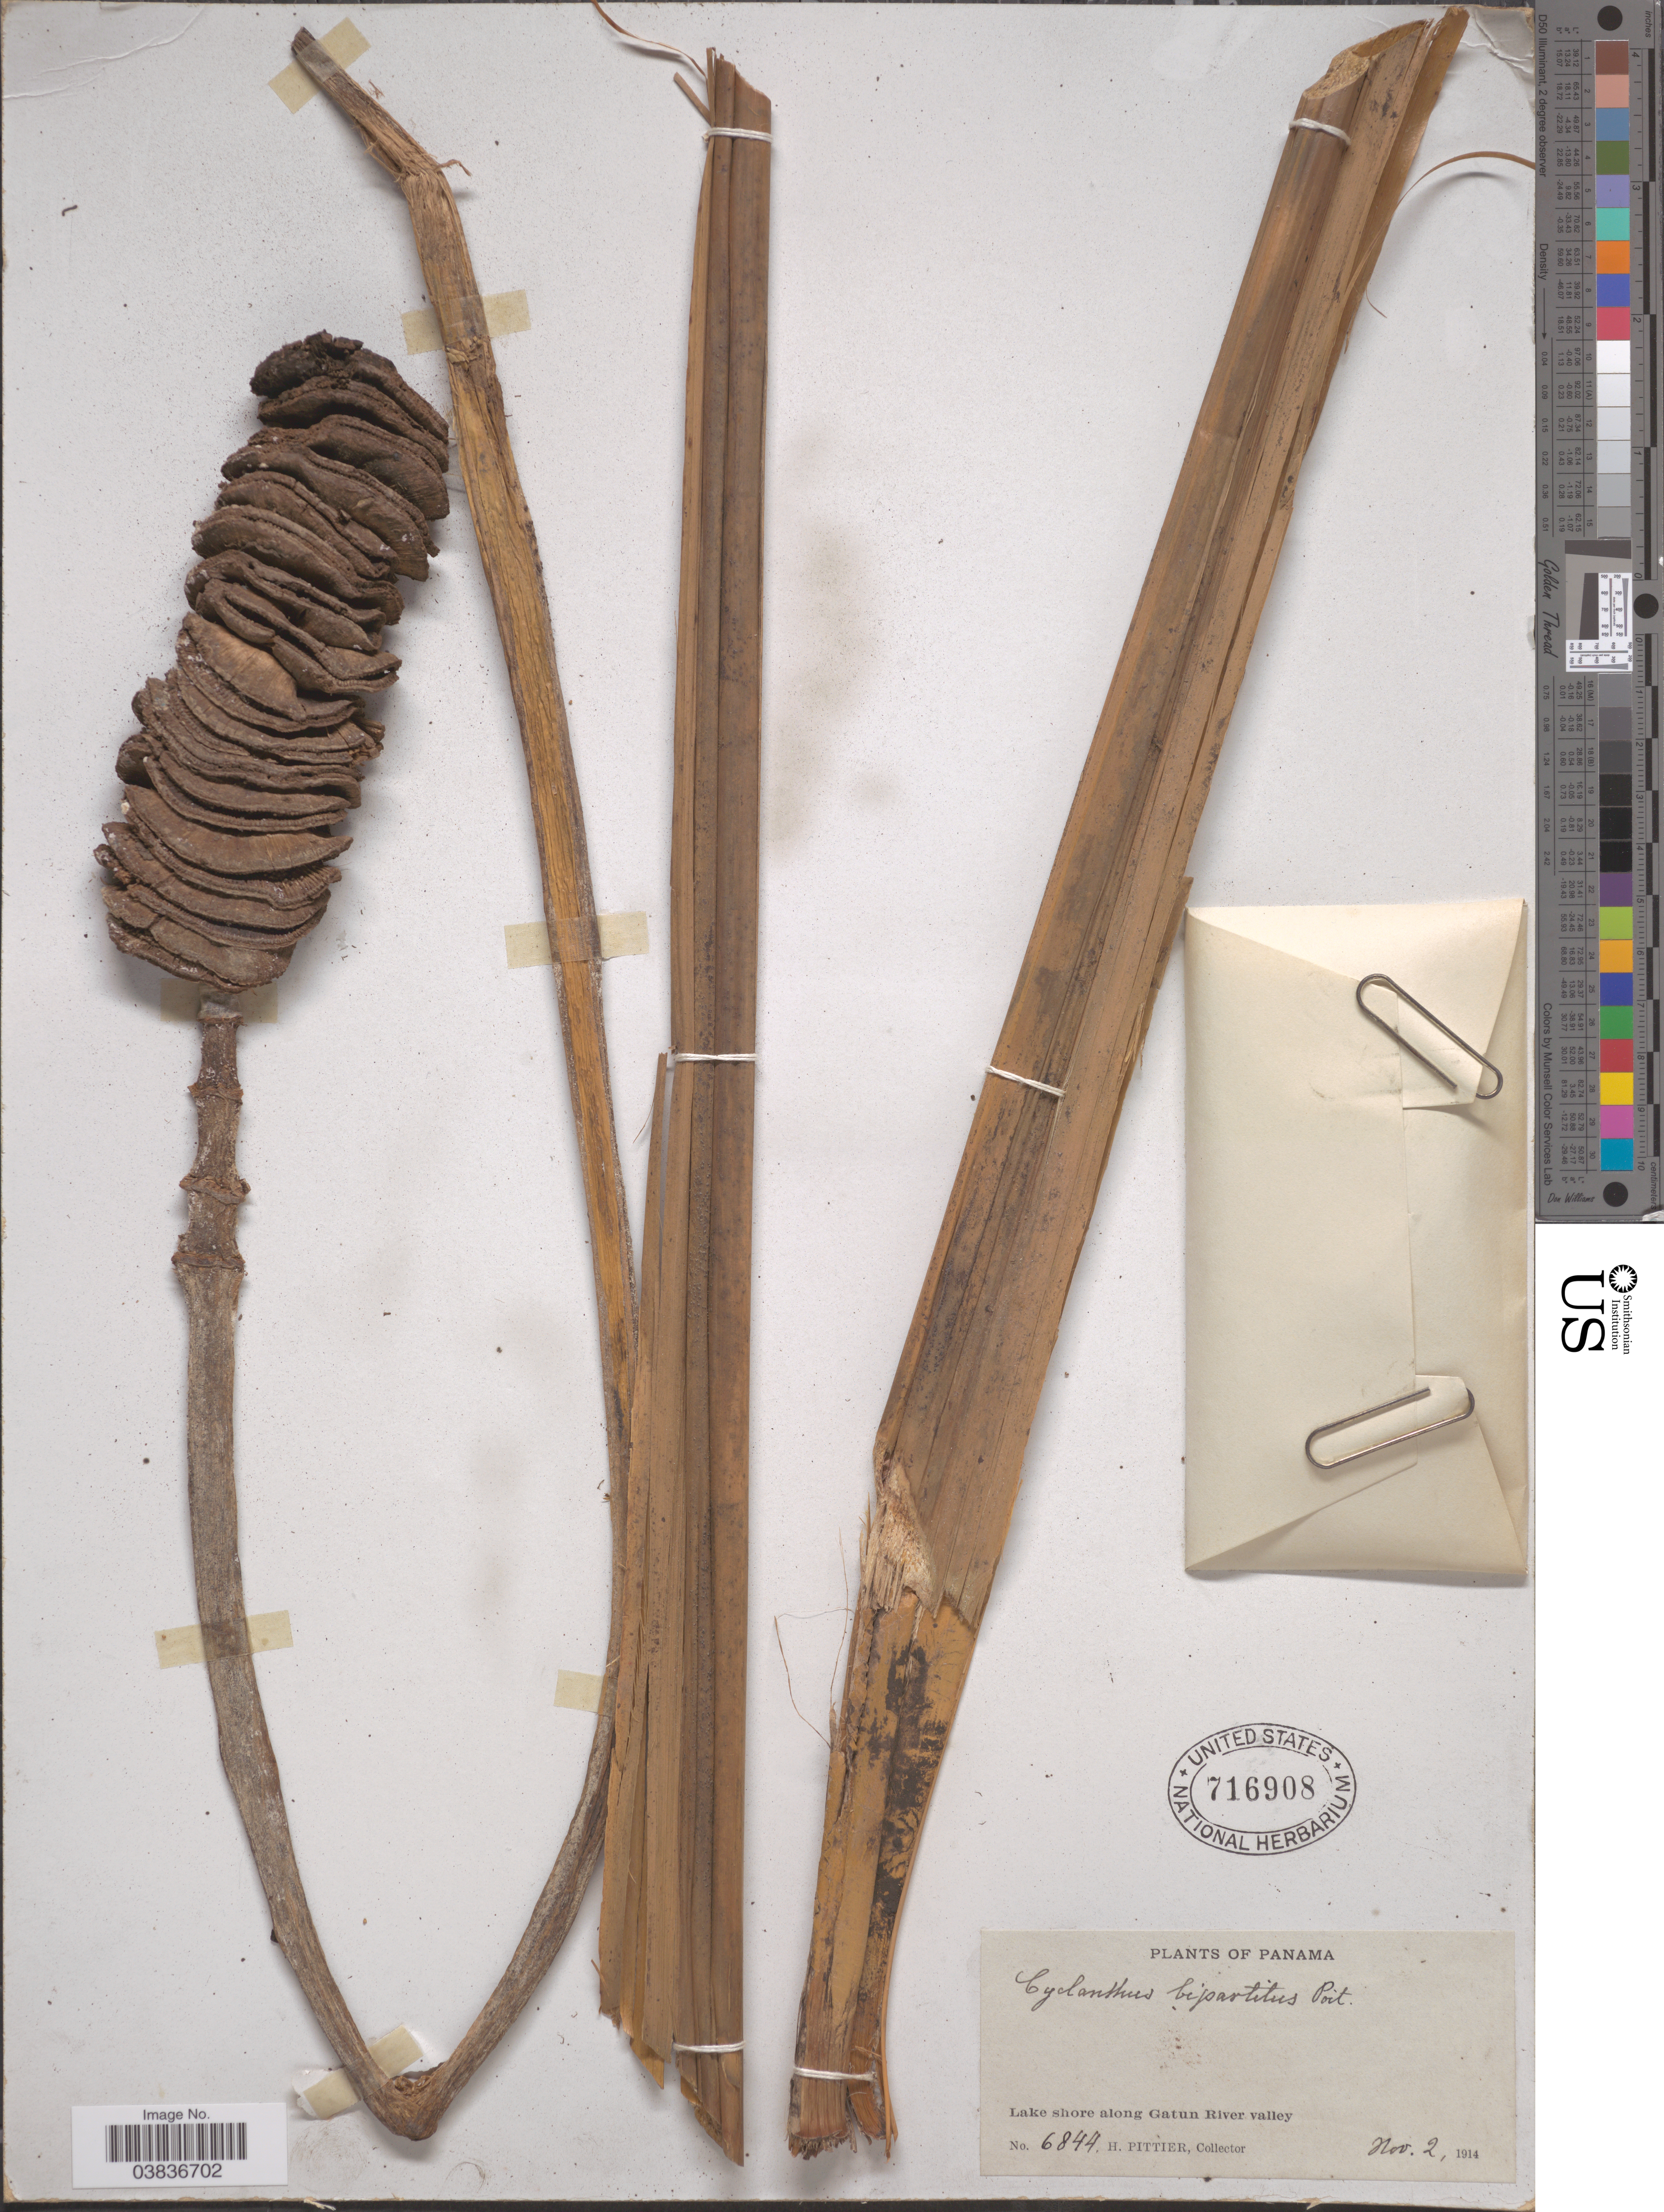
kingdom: Plantae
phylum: Tracheophyta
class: Liliopsida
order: Pandanales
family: Cyclanthaceae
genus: Cyclanthus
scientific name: Cyclanthus bipartitus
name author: Poit. ex A. Rich.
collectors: H. F. Pittier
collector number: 6844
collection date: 1914-11-02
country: Panama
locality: Lake shore along Gatun River valley.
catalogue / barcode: US 716908